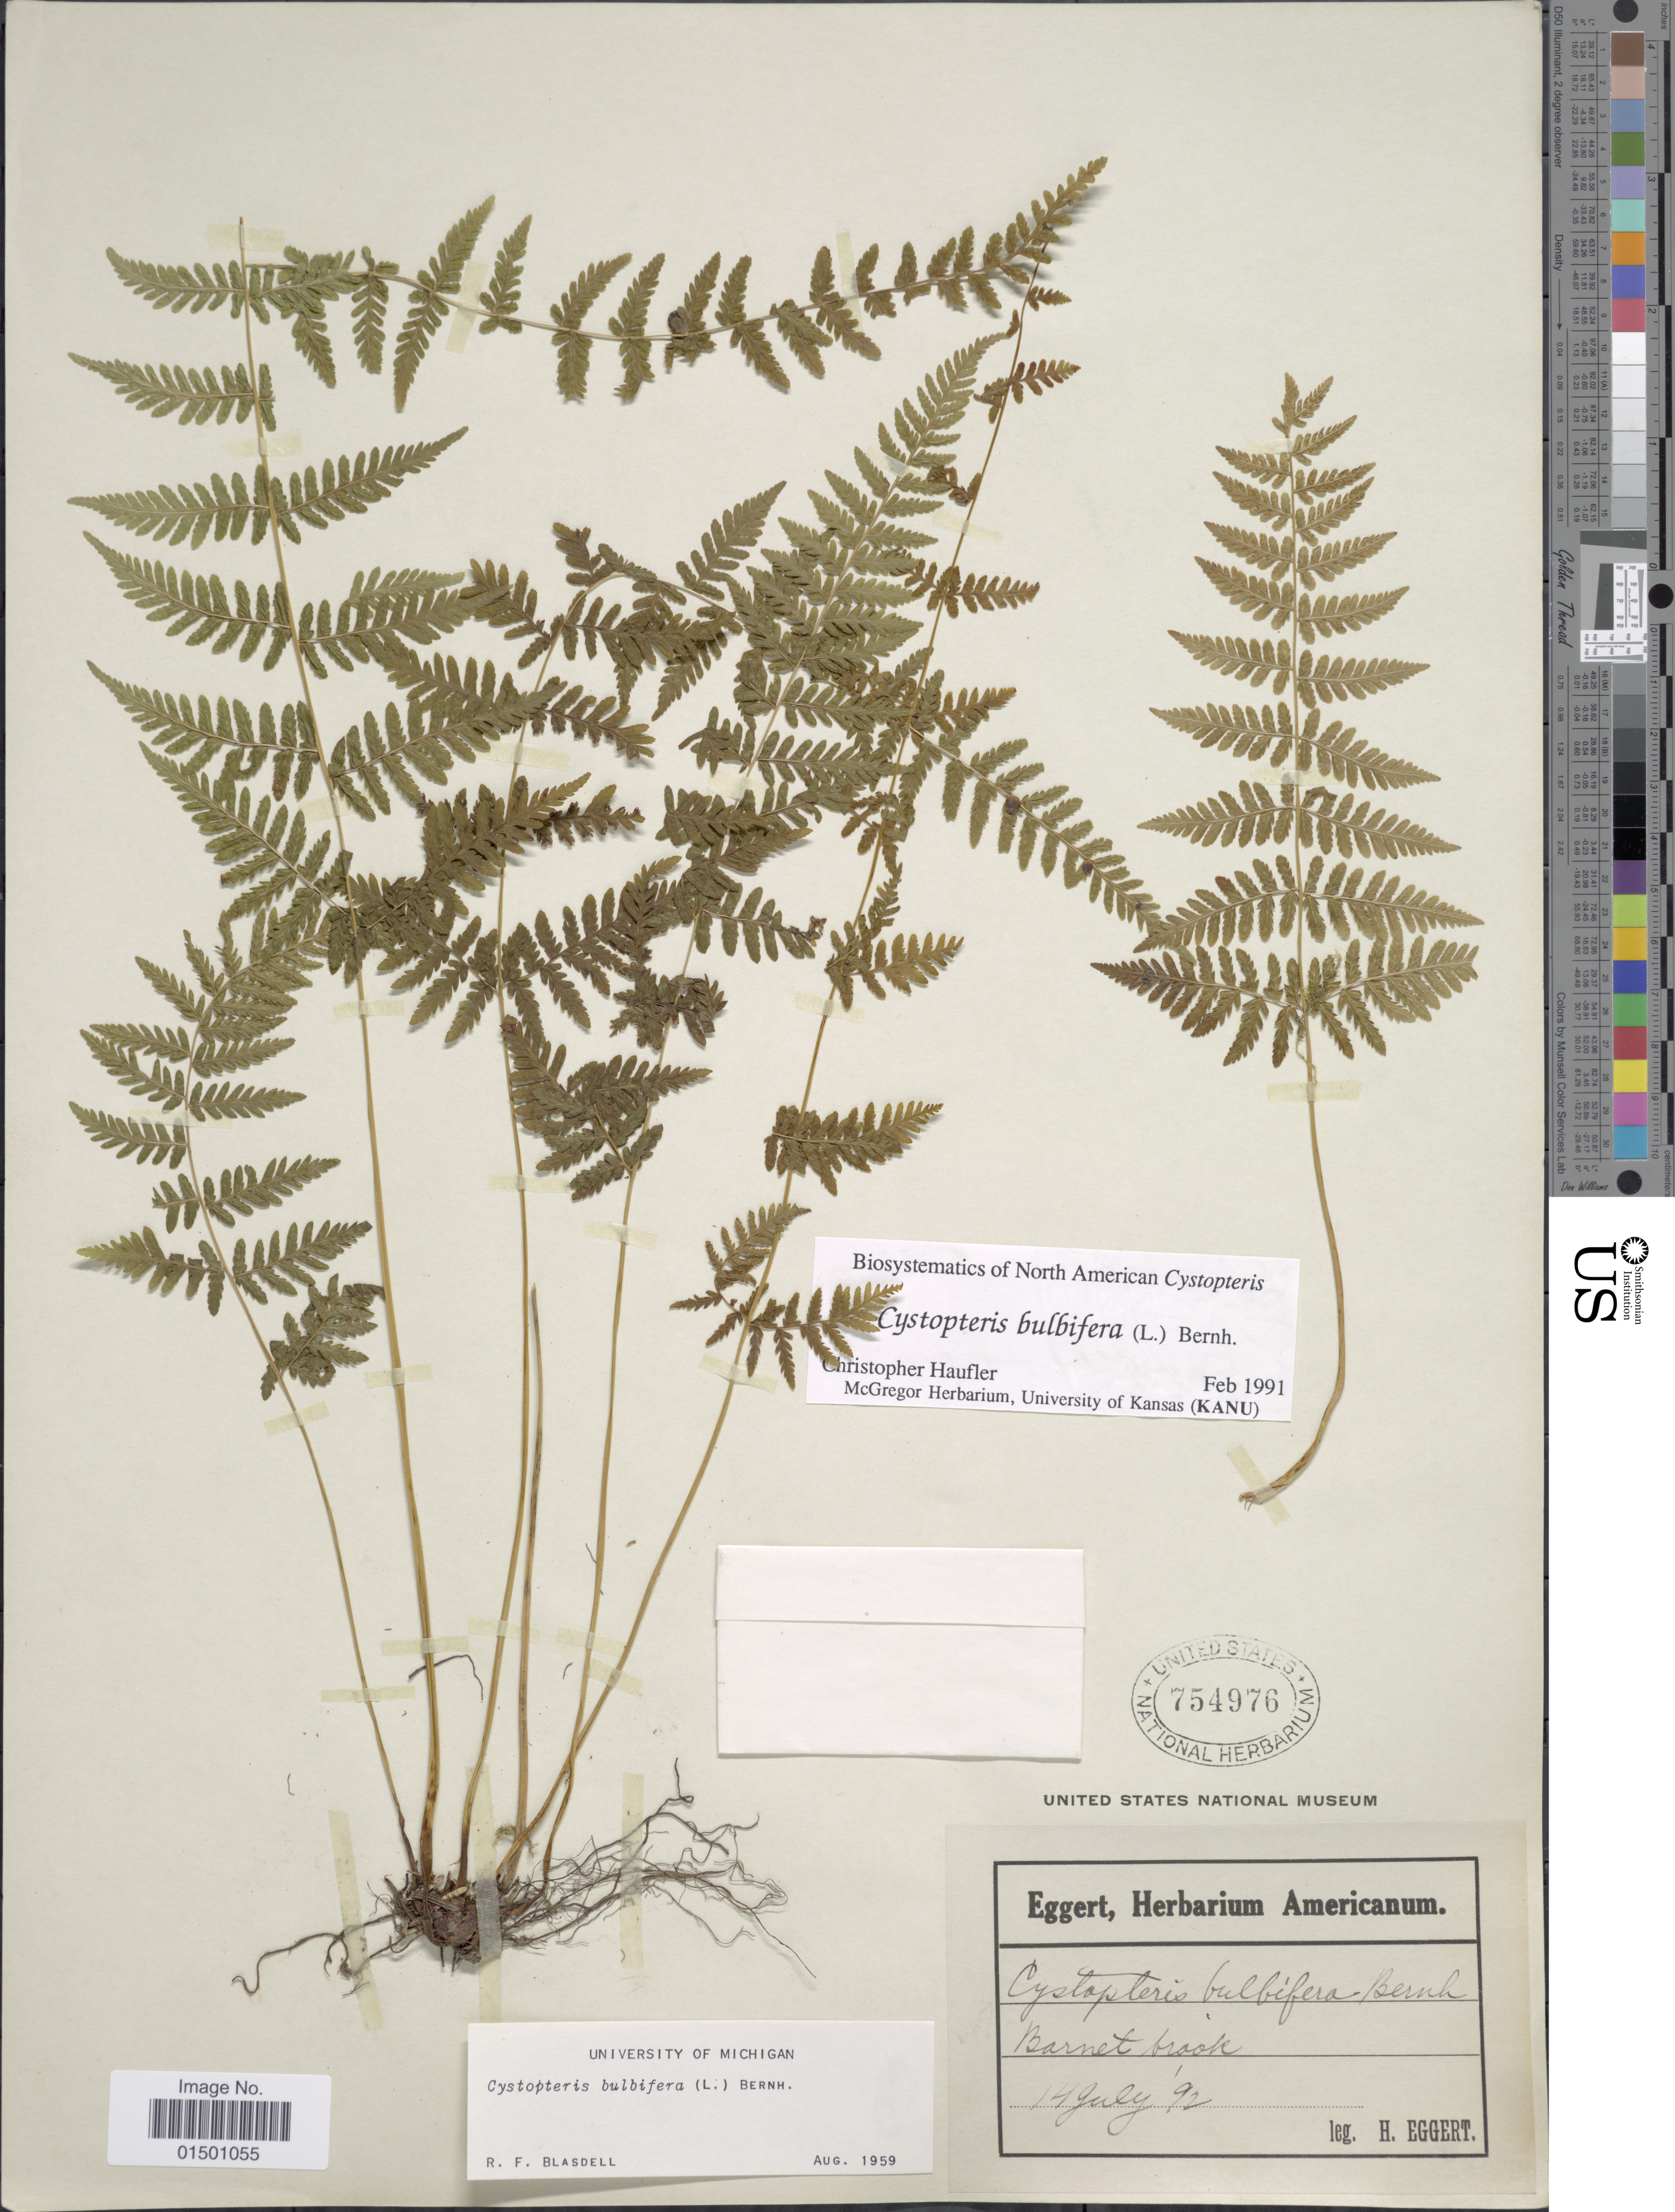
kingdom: Plantae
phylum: Tracheophyta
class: Polypodiopsida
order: Polypodiales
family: Cystopteridaceae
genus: Cystopteris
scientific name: Cystopteris bulbifera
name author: (L.) Bernh.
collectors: H. Eggert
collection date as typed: Transcribed d/m/y: 14/7/92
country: Canada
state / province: New Brunswick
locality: Barnet Brook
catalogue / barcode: US 754976